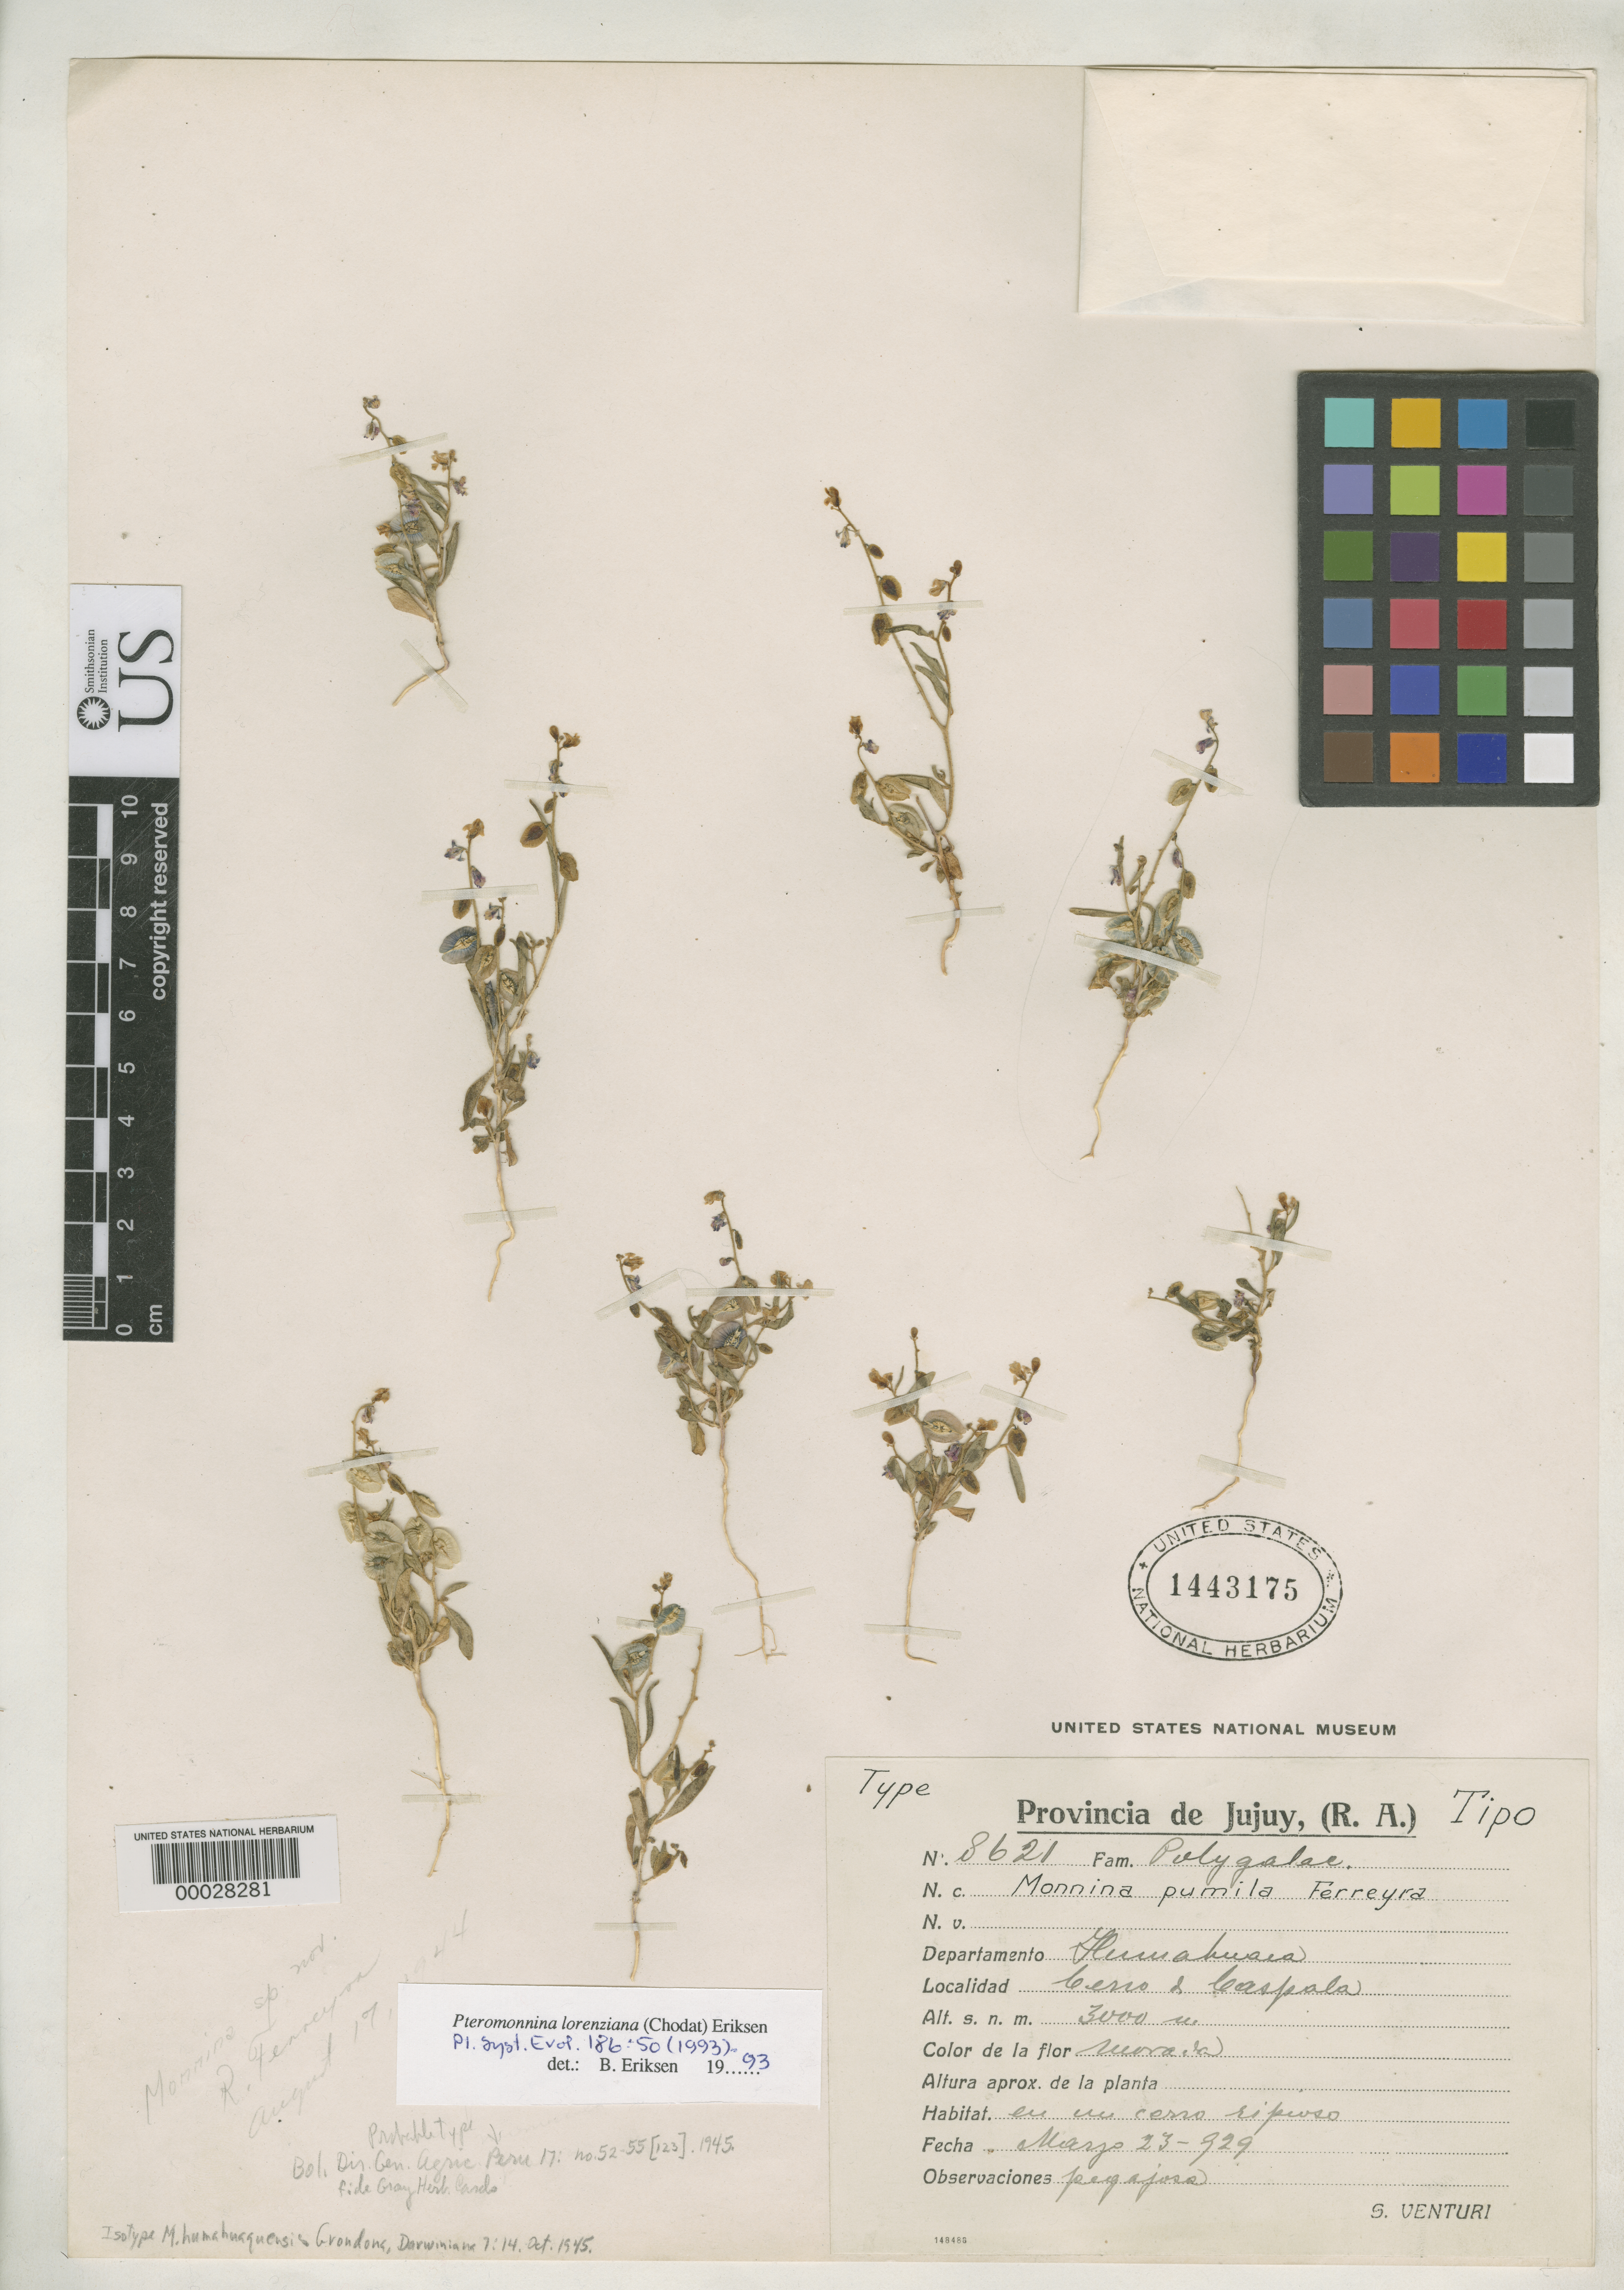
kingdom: Plantae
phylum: Tracheophyta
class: Magnoliopsida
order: Fabales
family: Polygalaceae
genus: Monnina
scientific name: Monnina pumila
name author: Ferreyra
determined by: Eriksen, Bente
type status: Holotype; Isotype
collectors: S. Venturi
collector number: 8621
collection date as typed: Marzo 23-929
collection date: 1929-03-23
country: Argentina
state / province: Jujuy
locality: Departamento Humahuaca, Cerro de Caspala.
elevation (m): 3000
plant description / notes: Also a type of Monnina humahuaquensis Grondona, nom. illeg.; Superfluous name, based on same type as Monnina pumila Ferreyra; see Grondona 1946, Bol. Soc. Argent. Bot. 1: 232.; Also a type of Monnina pumila Ferreyra.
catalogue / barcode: US 1443175